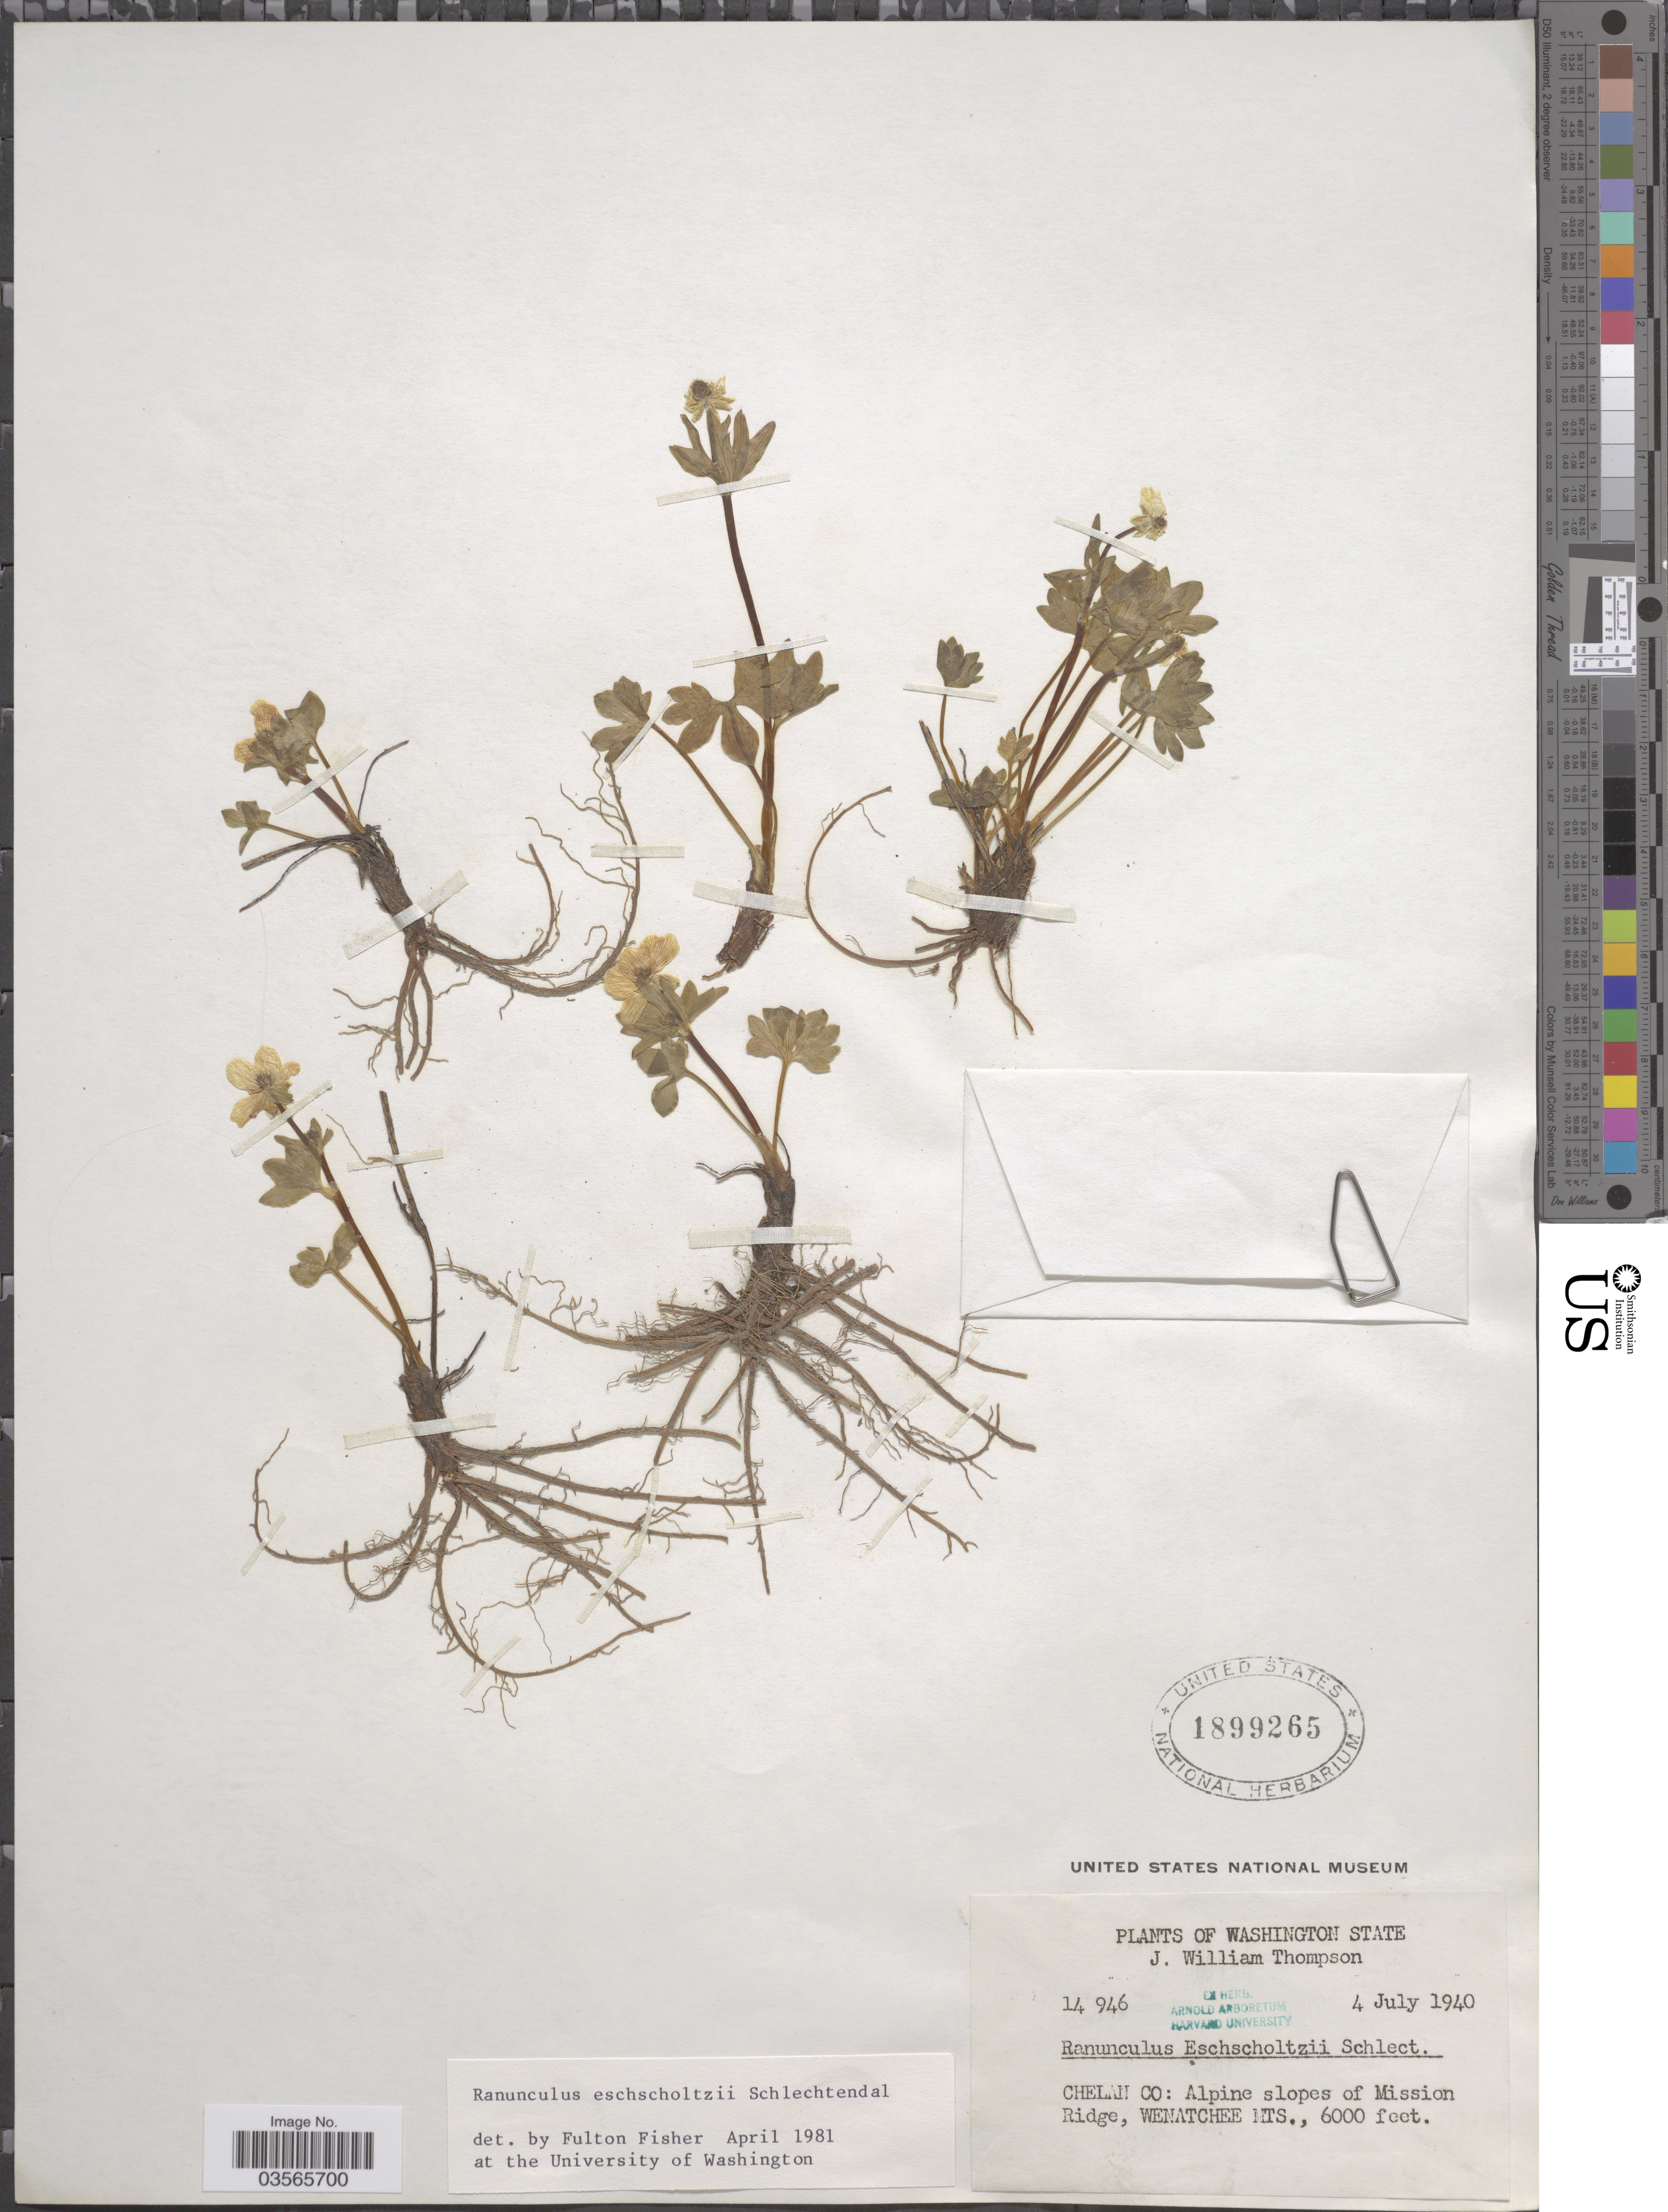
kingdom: Plantae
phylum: Tracheophyta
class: Magnoliopsida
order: Ranunculales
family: Ranunculaceae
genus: Ranunculus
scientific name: Ranunculus eschscholtzii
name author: Schltdl.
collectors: J. W. Thompson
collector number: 14946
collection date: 1940-07-04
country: United States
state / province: Washington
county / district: Chelan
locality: Chelan Co: Alpine slopes of Mission Ridge, Wenatchee Mts.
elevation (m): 1829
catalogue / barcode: US 1899265